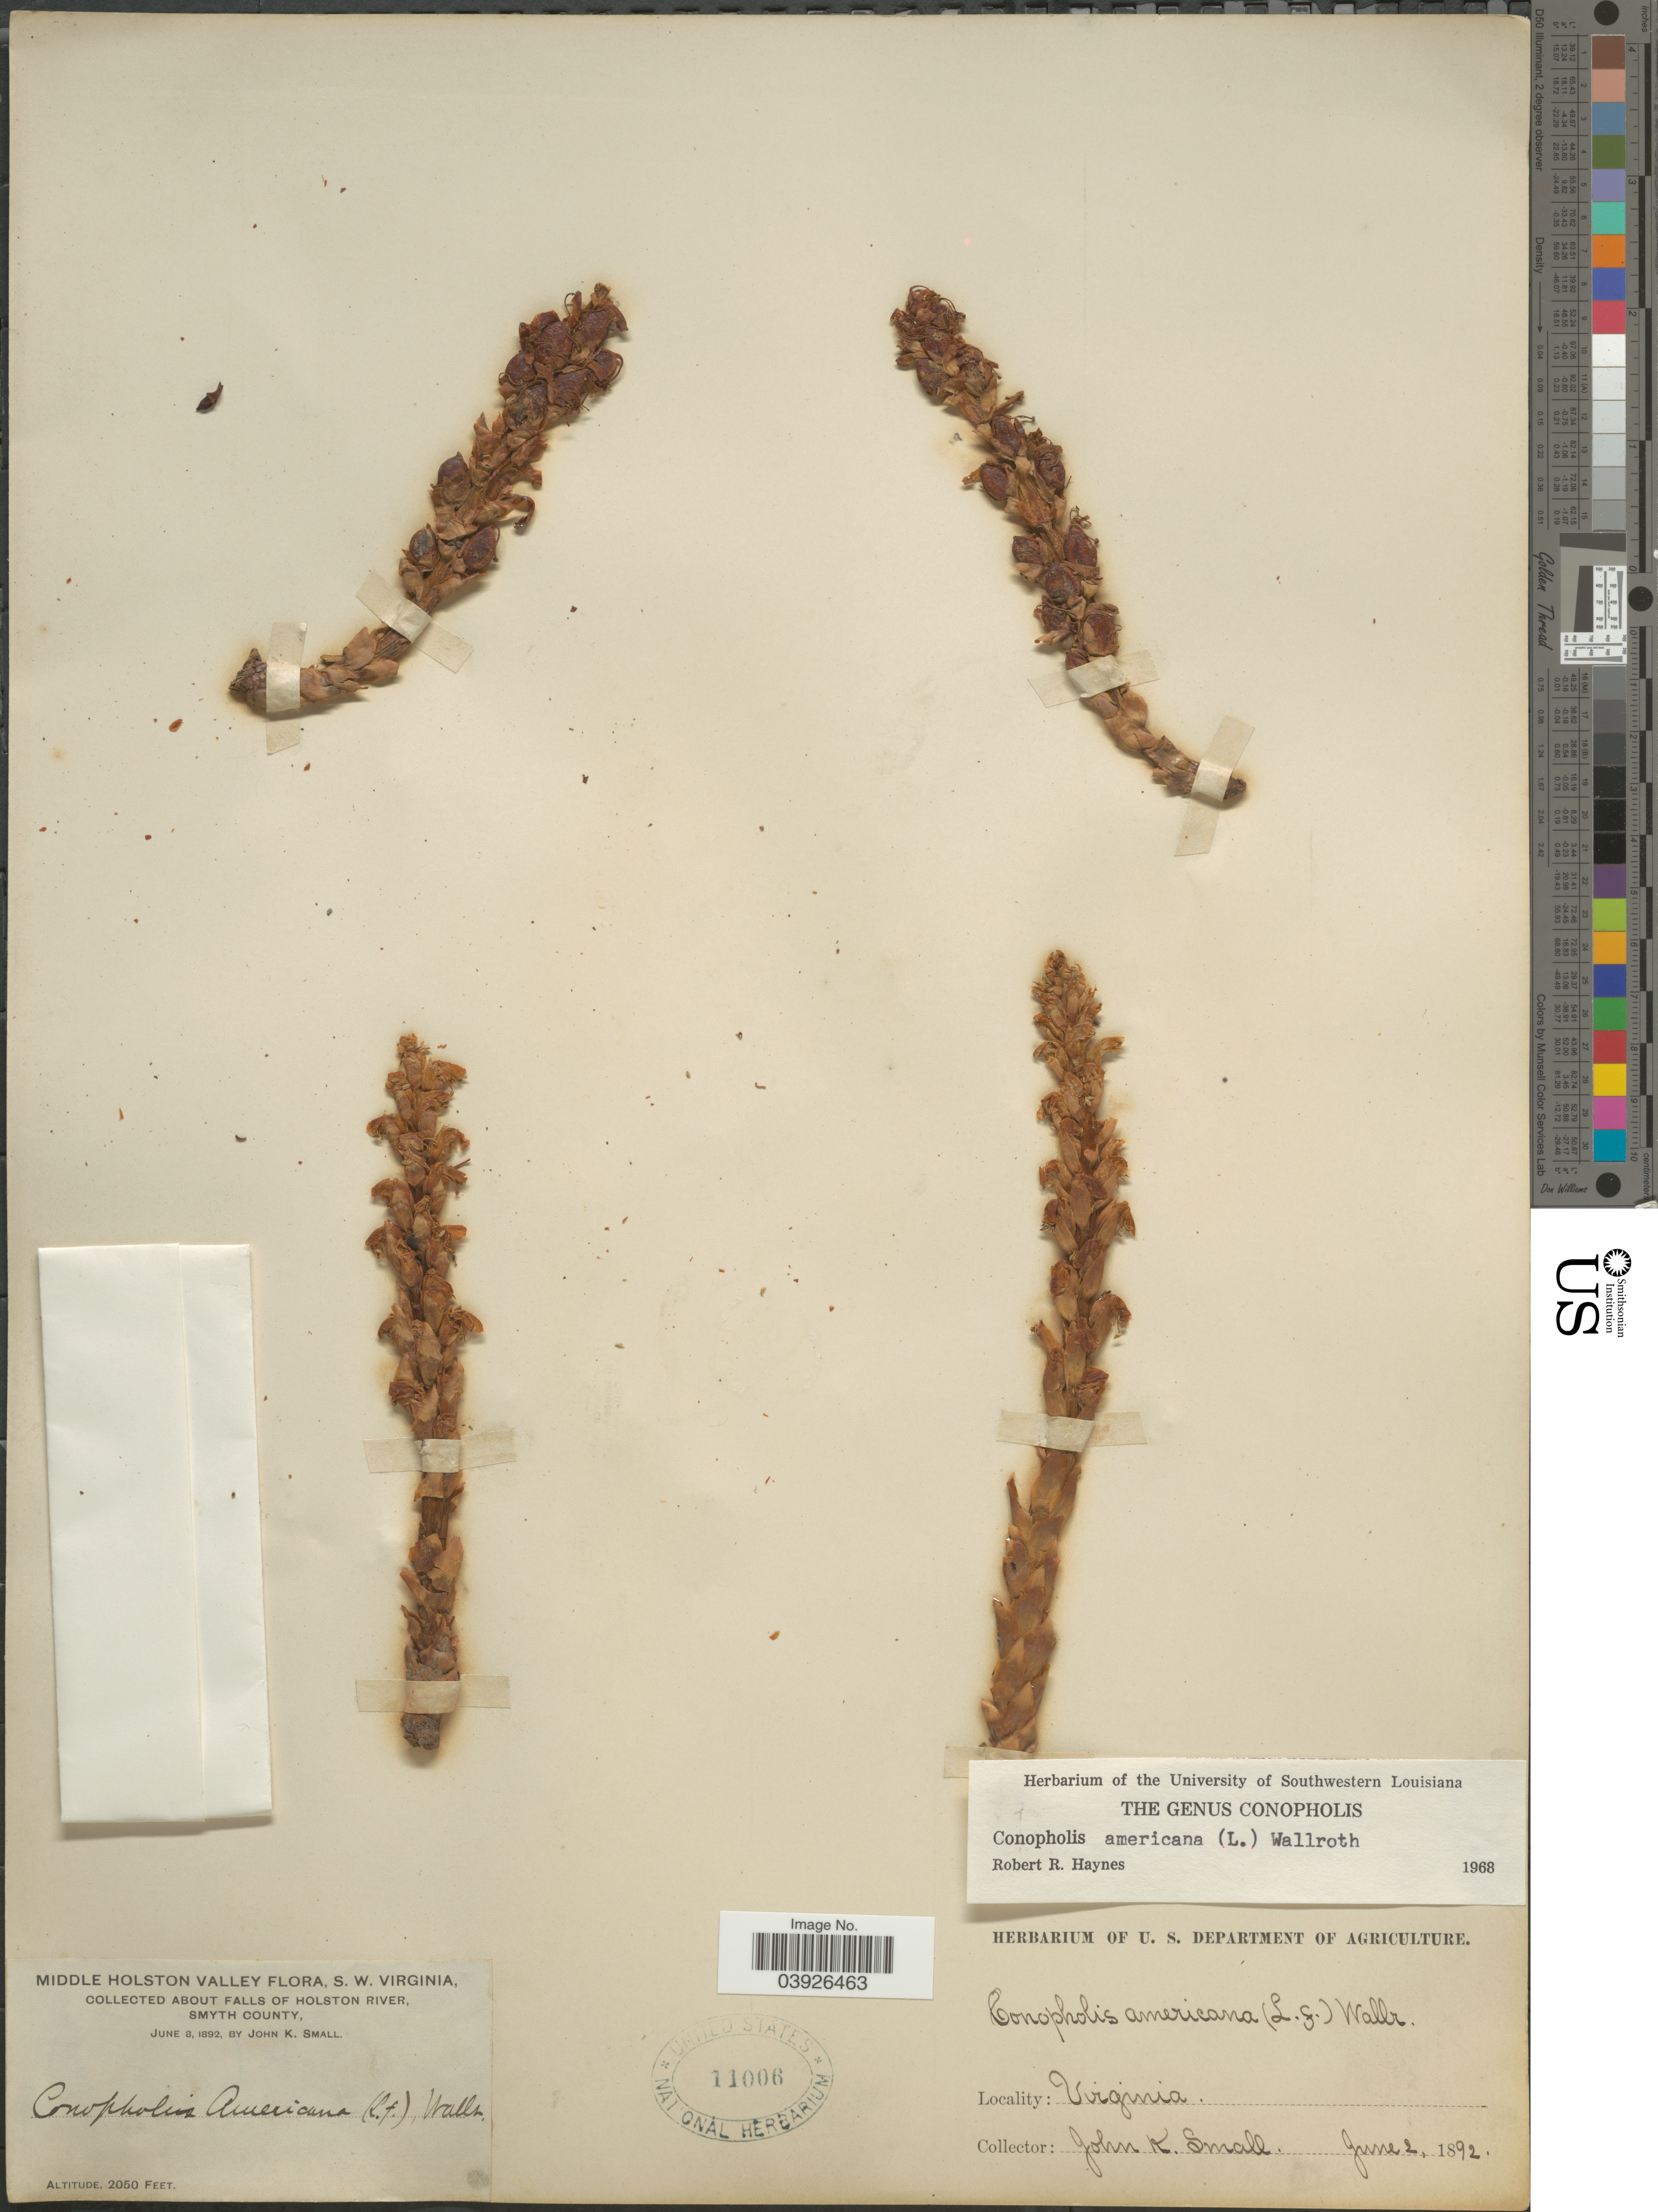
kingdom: Plantae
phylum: Tracheophyta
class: Magnoliopsida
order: Lamiales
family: Orobanchaceae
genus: Conopholis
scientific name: Conopholis americana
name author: (L. f.) Wallr.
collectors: J. K. Small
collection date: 1892-06-02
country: United States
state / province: Virginia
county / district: Smyth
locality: Middle Holston Valley, S. W. Virginia. About Falls of Holston River, Smyth County.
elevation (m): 625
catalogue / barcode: US 11006